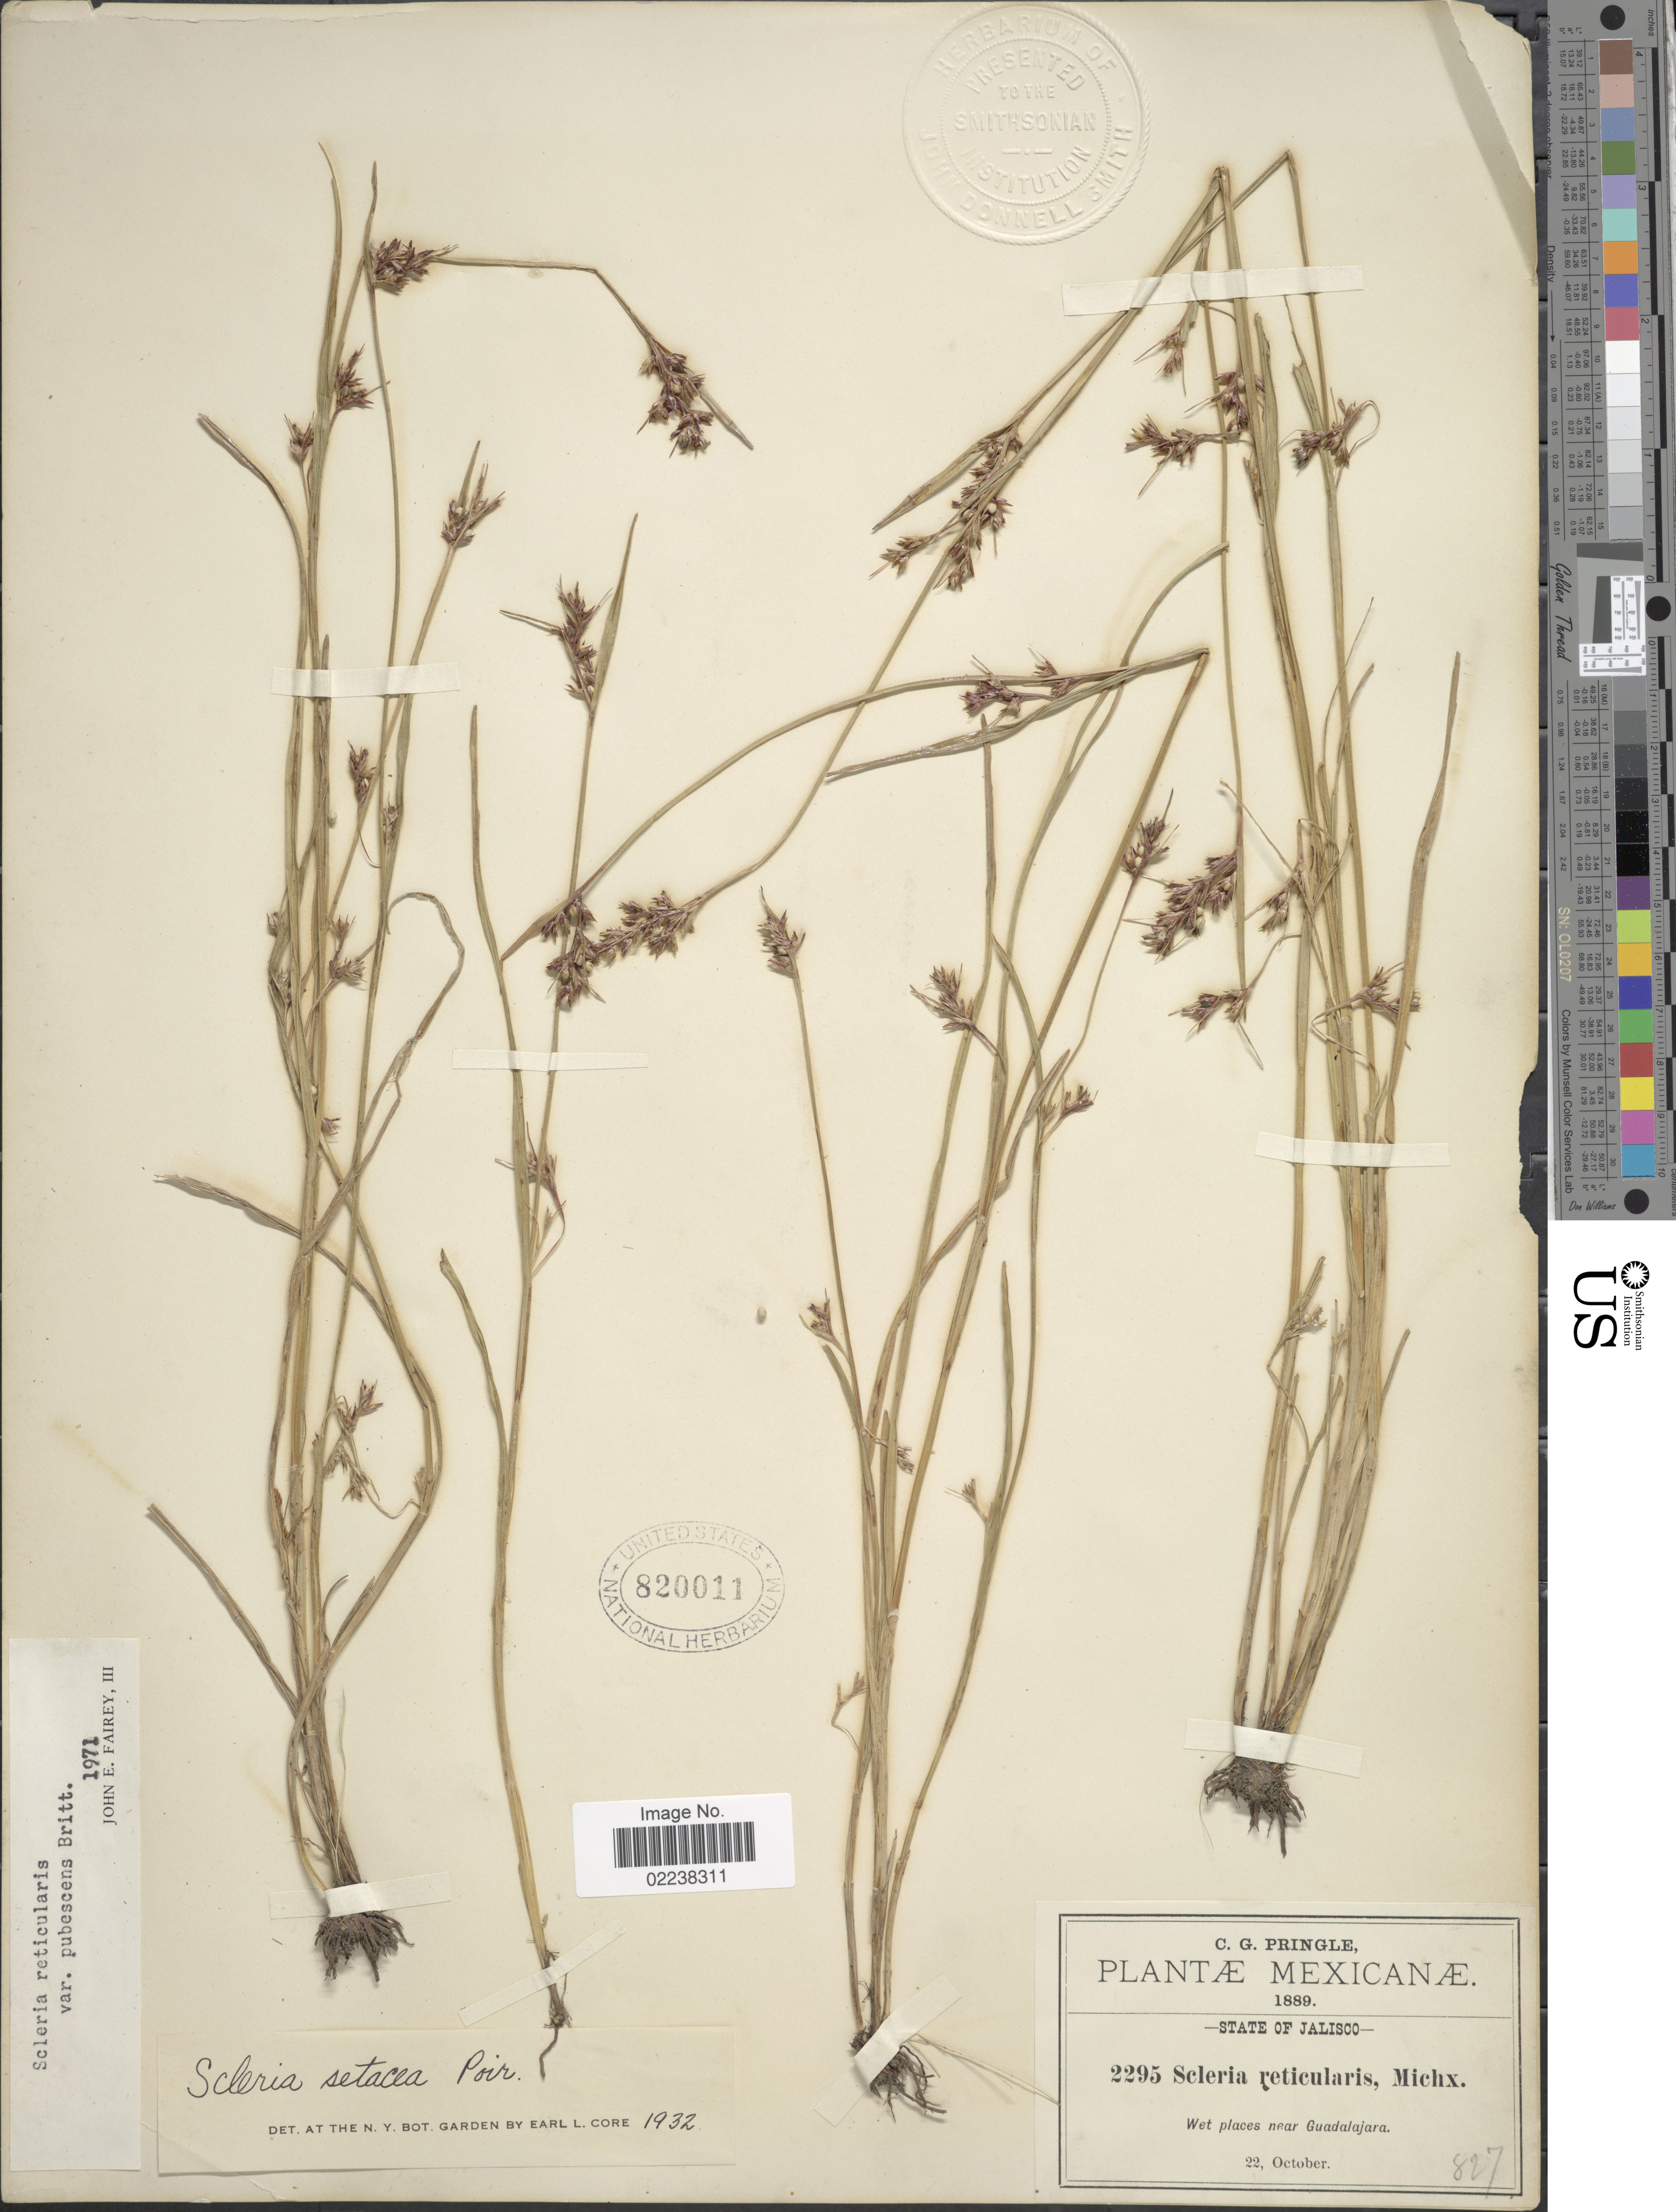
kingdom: Plantae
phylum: Tracheophyta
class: Liliopsida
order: Poales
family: Cyperaceae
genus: Scleria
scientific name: Scleria muehlenbergii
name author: Steud.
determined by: Strong, Mark T., (BOT), Smithsonian Institution - National Museum of Natural History (UNITED STATES)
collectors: C. G. Pringle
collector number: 2295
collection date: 1889-10-22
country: Mexico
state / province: Jalisco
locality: Wet places near Guadalajara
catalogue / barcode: US 820011